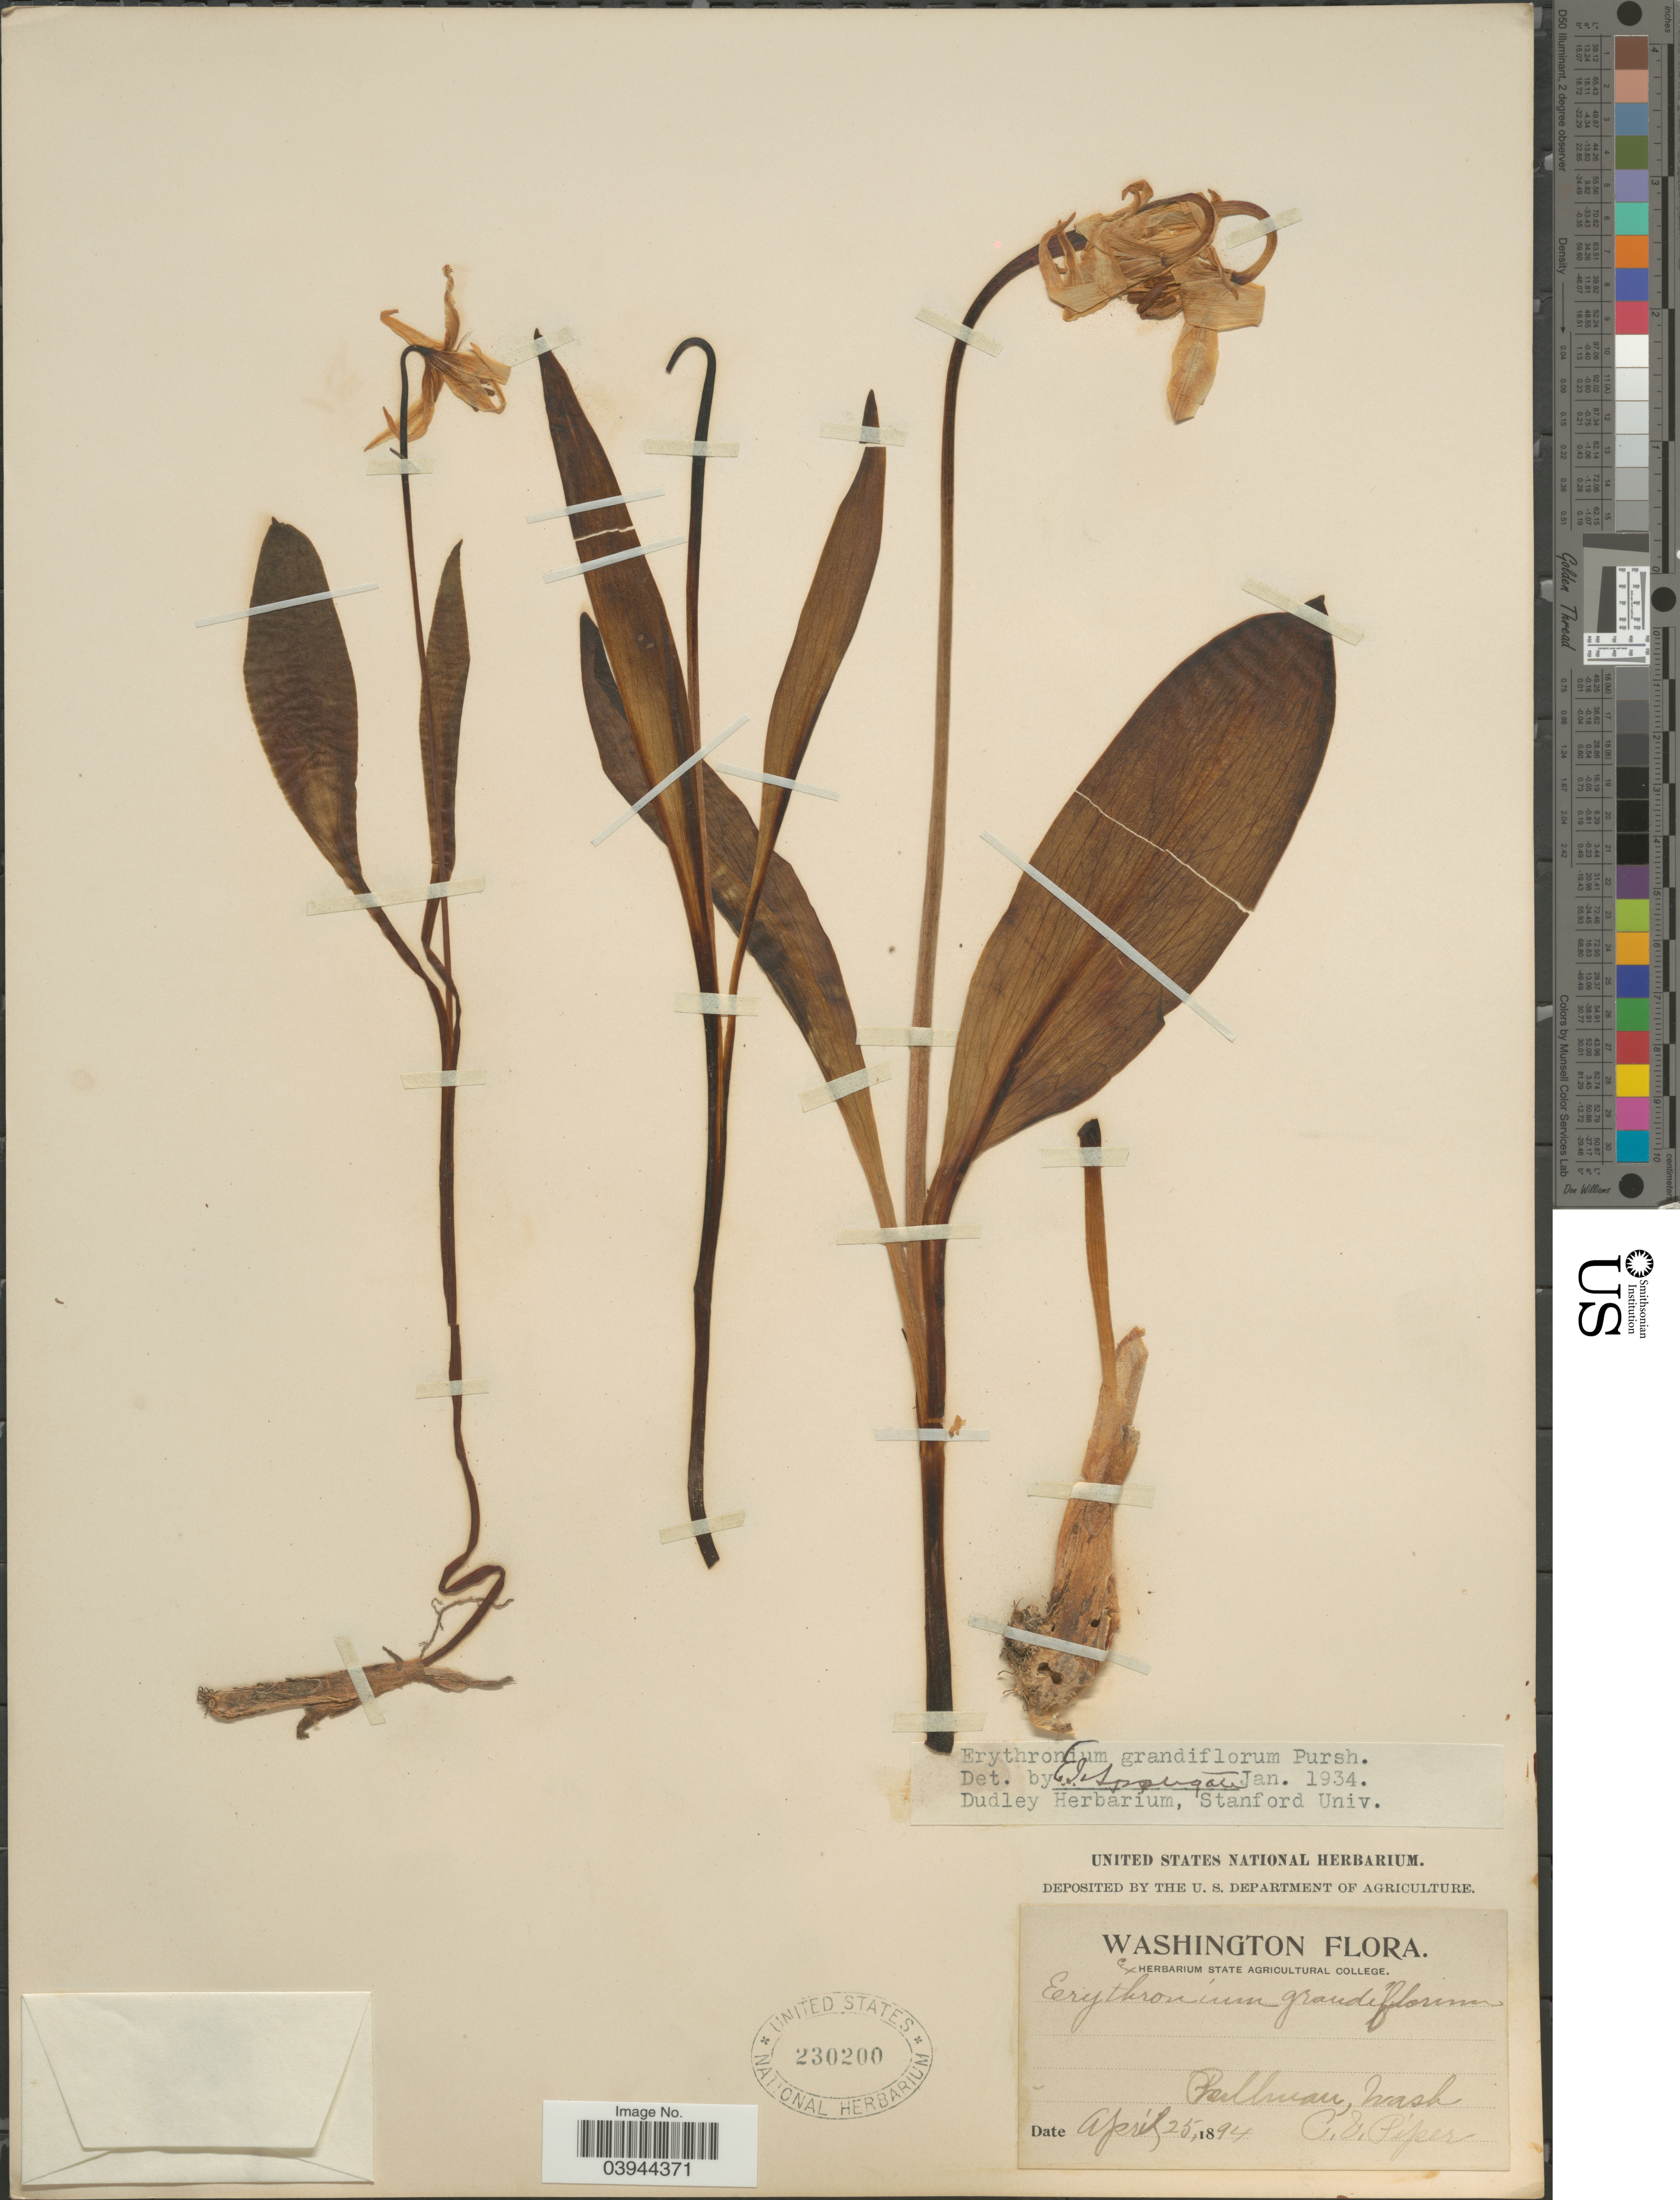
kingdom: Plantae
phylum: Tracheophyta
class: Liliopsida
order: Liliales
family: Liliaceae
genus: Erythronium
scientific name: Erythronium grandiflorum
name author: Pursh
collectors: C. V. Piper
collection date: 1894-04-25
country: United States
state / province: Washington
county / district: Whitman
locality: Pullman.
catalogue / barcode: US 230200